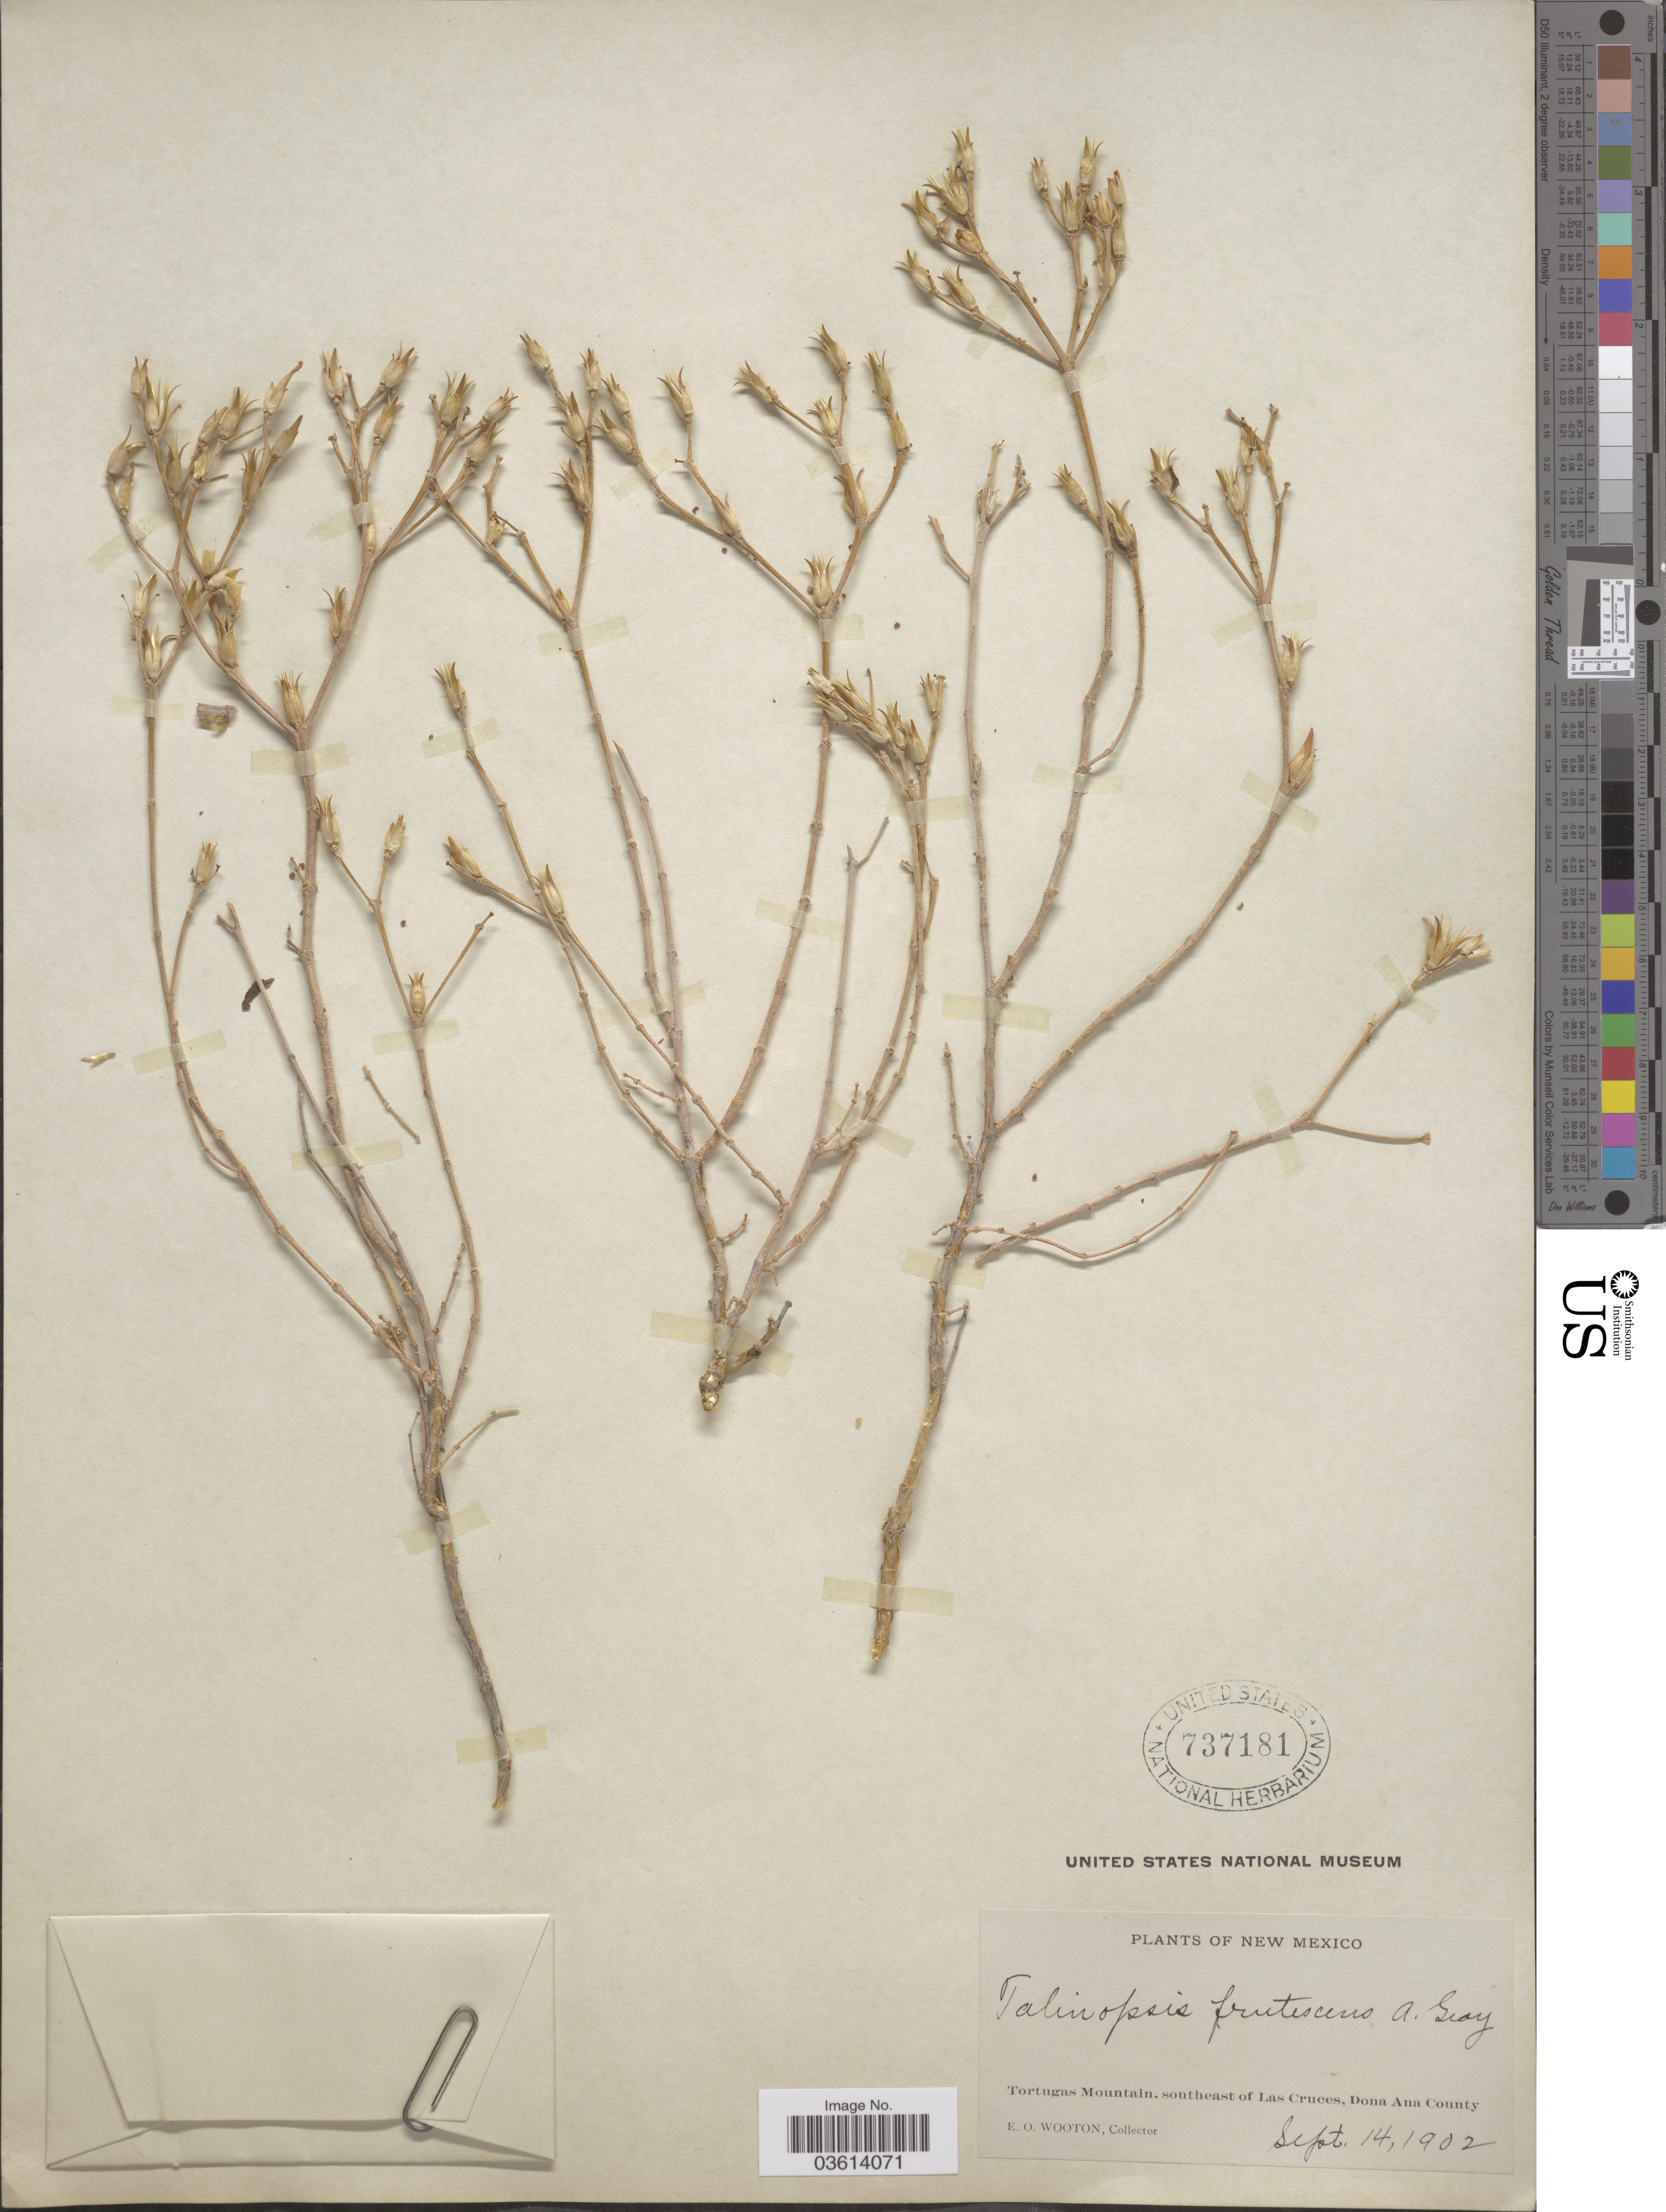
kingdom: Plantae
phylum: Tracheophyta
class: Magnoliopsida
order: Caryophyllales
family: Anacampserotaceae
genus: Talinopsis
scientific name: Talinopsis frutescens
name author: A. Gray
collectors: E. O. Wooton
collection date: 1902-09-14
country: United States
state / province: New Mexico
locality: Tortugas Mountain, southeast of Las Cruces, Dona Ana County.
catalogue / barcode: US 737181